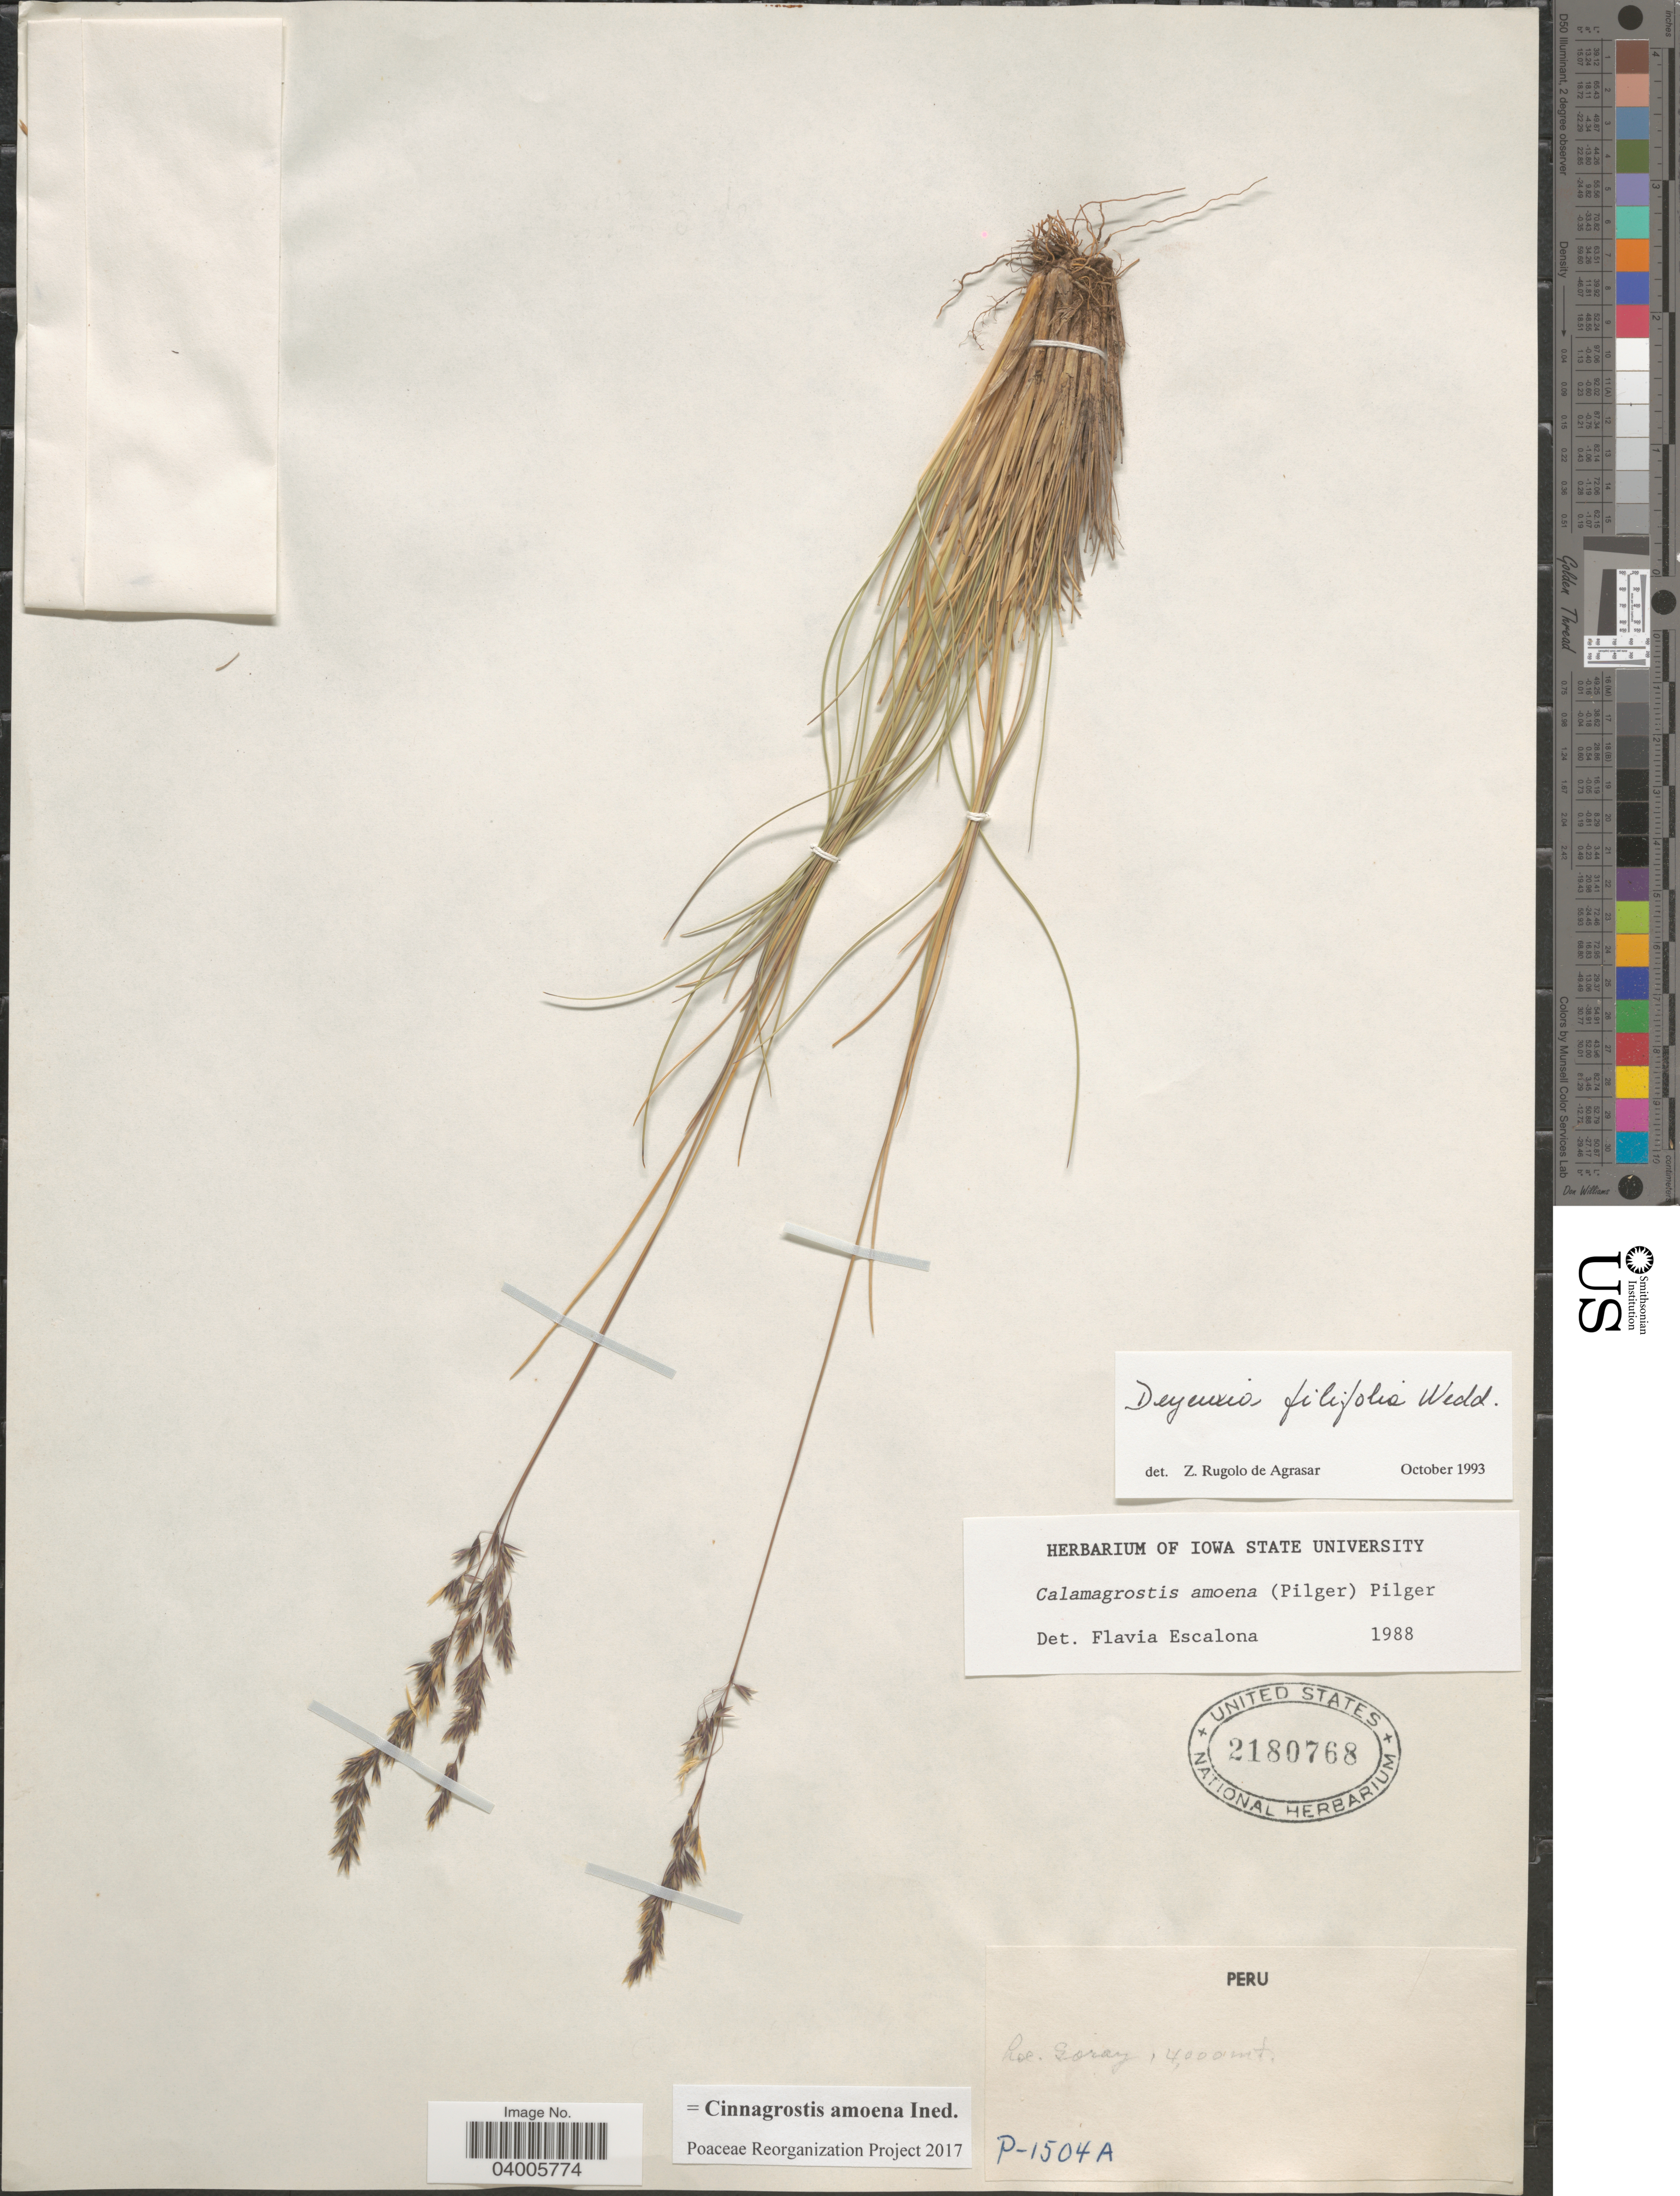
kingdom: Plantae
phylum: Tracheophyta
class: Liliopsida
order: Poales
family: Poaceae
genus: Cinnagrostis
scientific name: Cinnagrostis filifolia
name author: (Wedd.) P.M. Peterson et al.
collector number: P-1504 A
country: Peru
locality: Soray.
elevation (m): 14000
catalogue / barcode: US 2180768